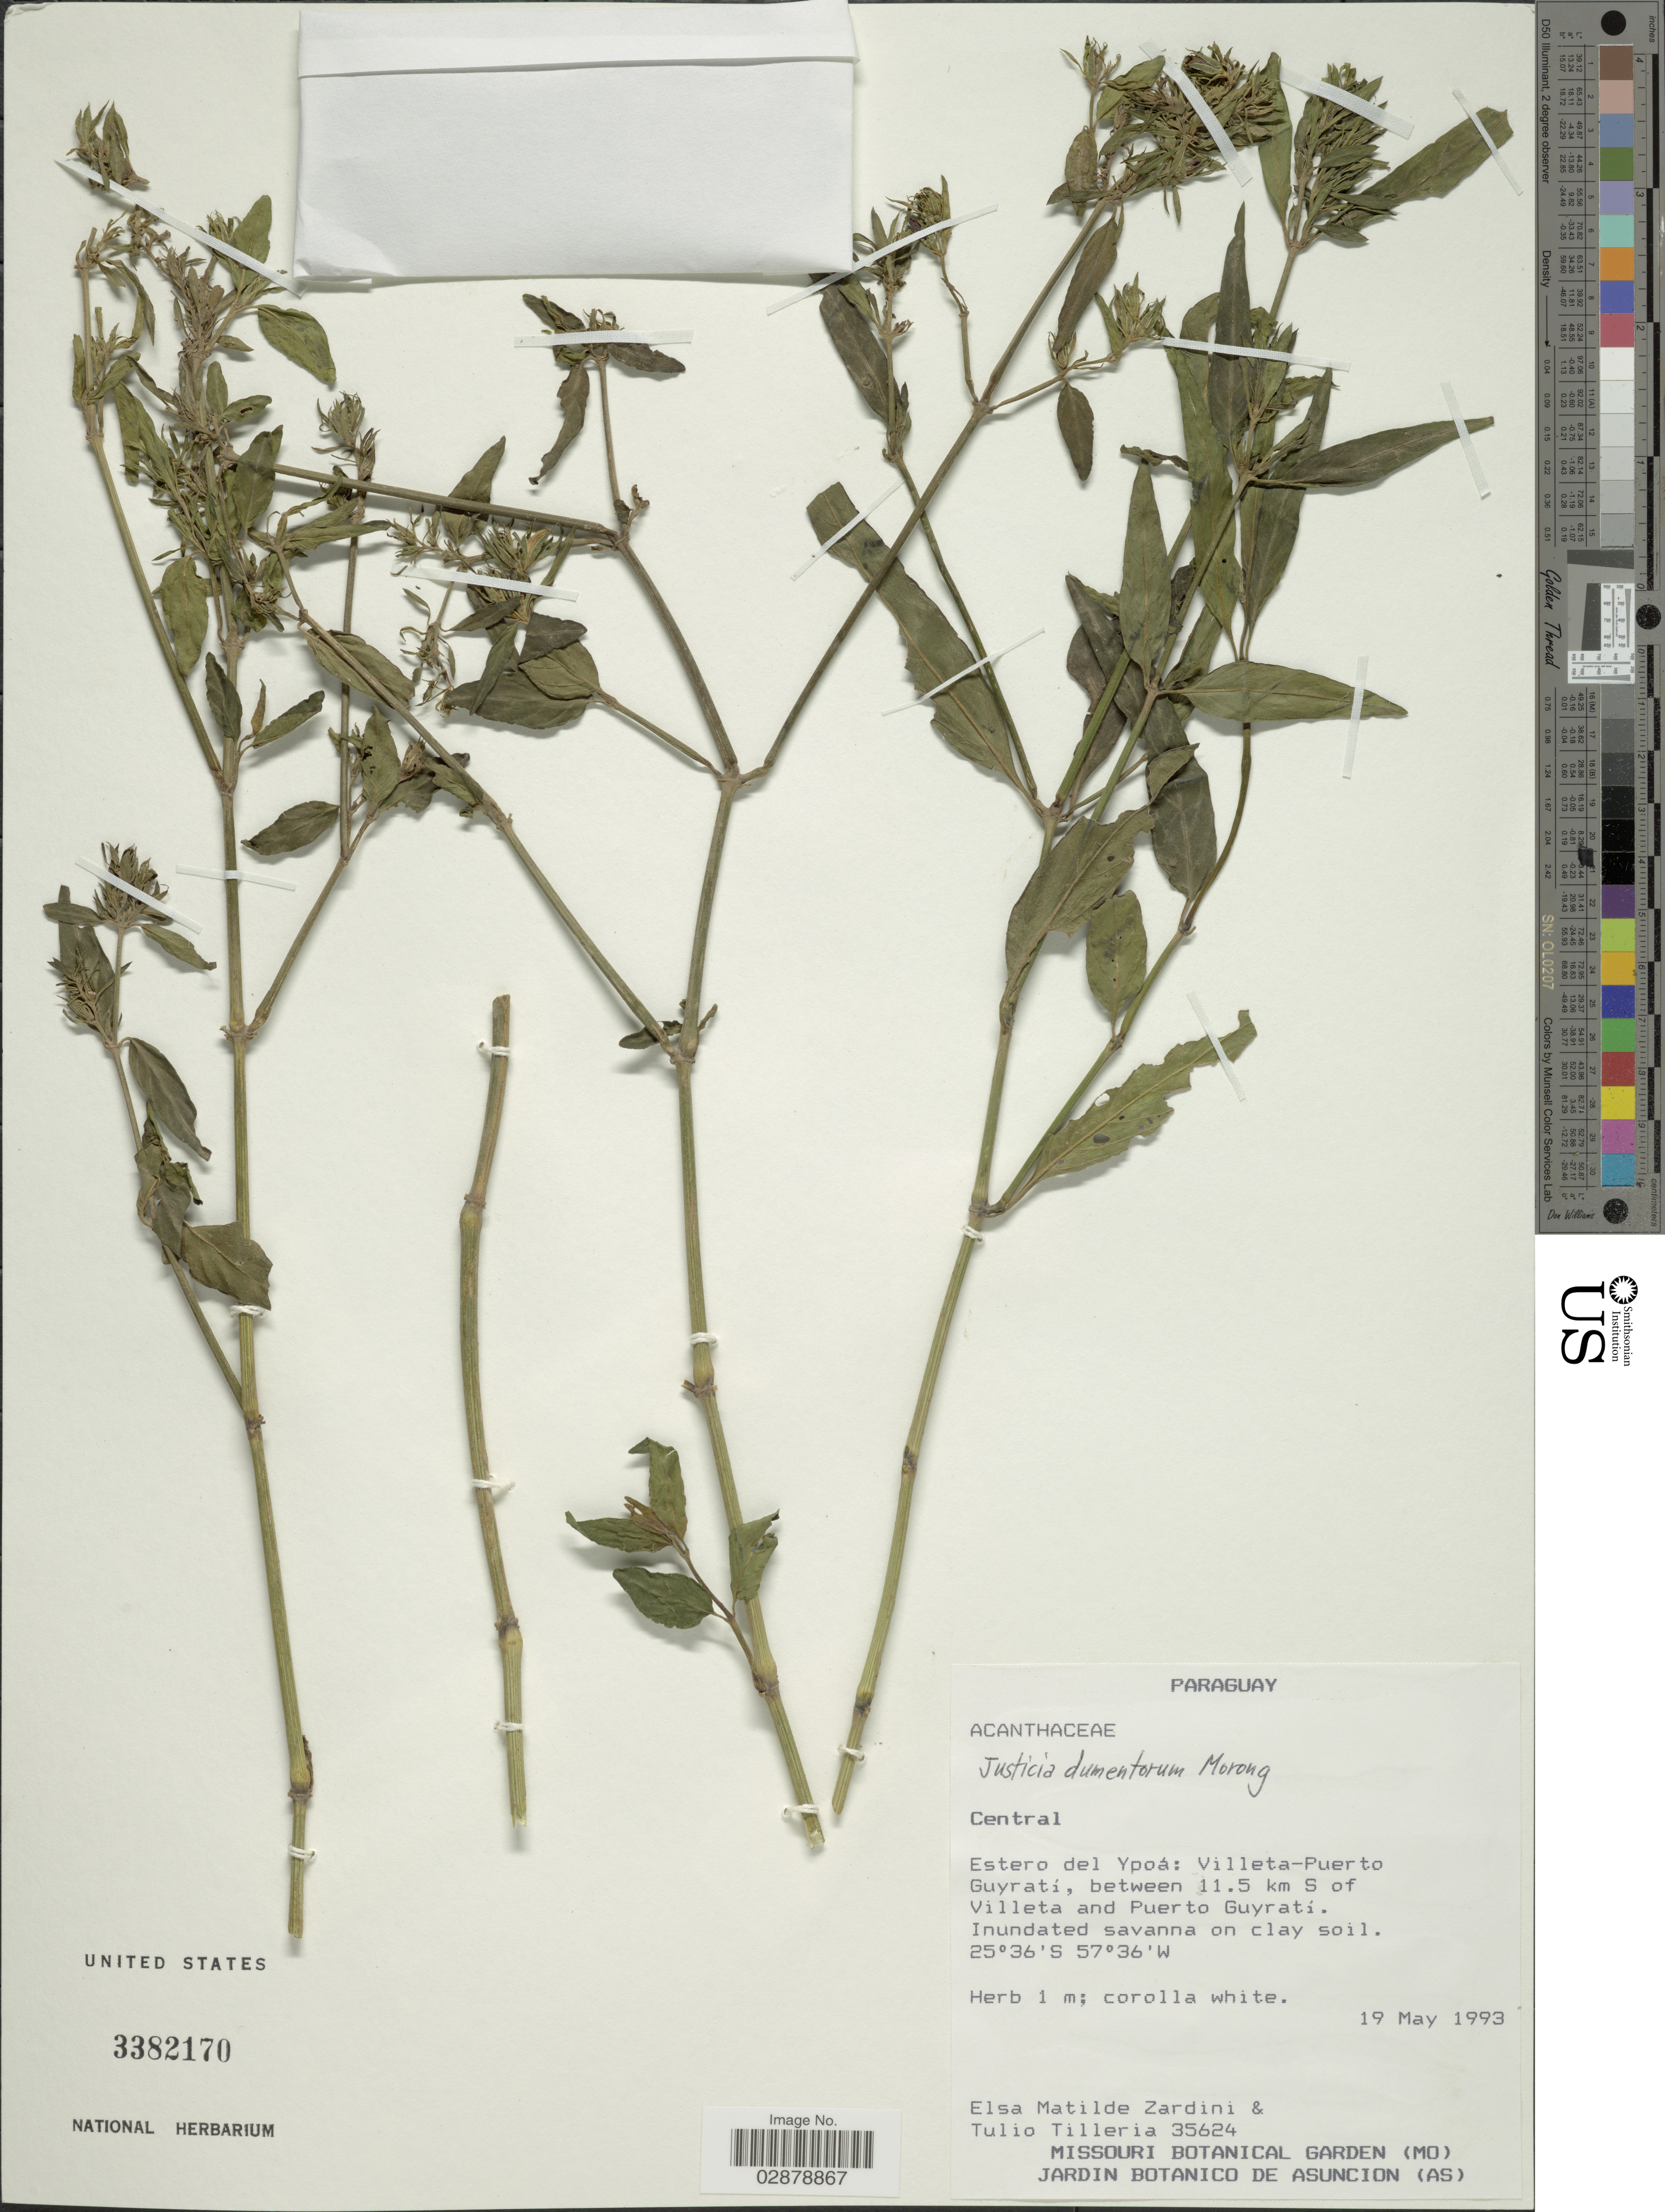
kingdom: Plantae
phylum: Tracheophyta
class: Magnoliopsida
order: Lamiales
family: Acanthaceae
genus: Justicia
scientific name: Justicia dumetorum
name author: Morong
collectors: E. M. Zardini & T. Telleria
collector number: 35624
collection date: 1993-05-19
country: Paraguay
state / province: Central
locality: Estero del Ypoá: Villeta-Puerto Guyratí, between 11.5 km S of Villeta and Puerto Guyratí.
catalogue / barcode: US 3382170